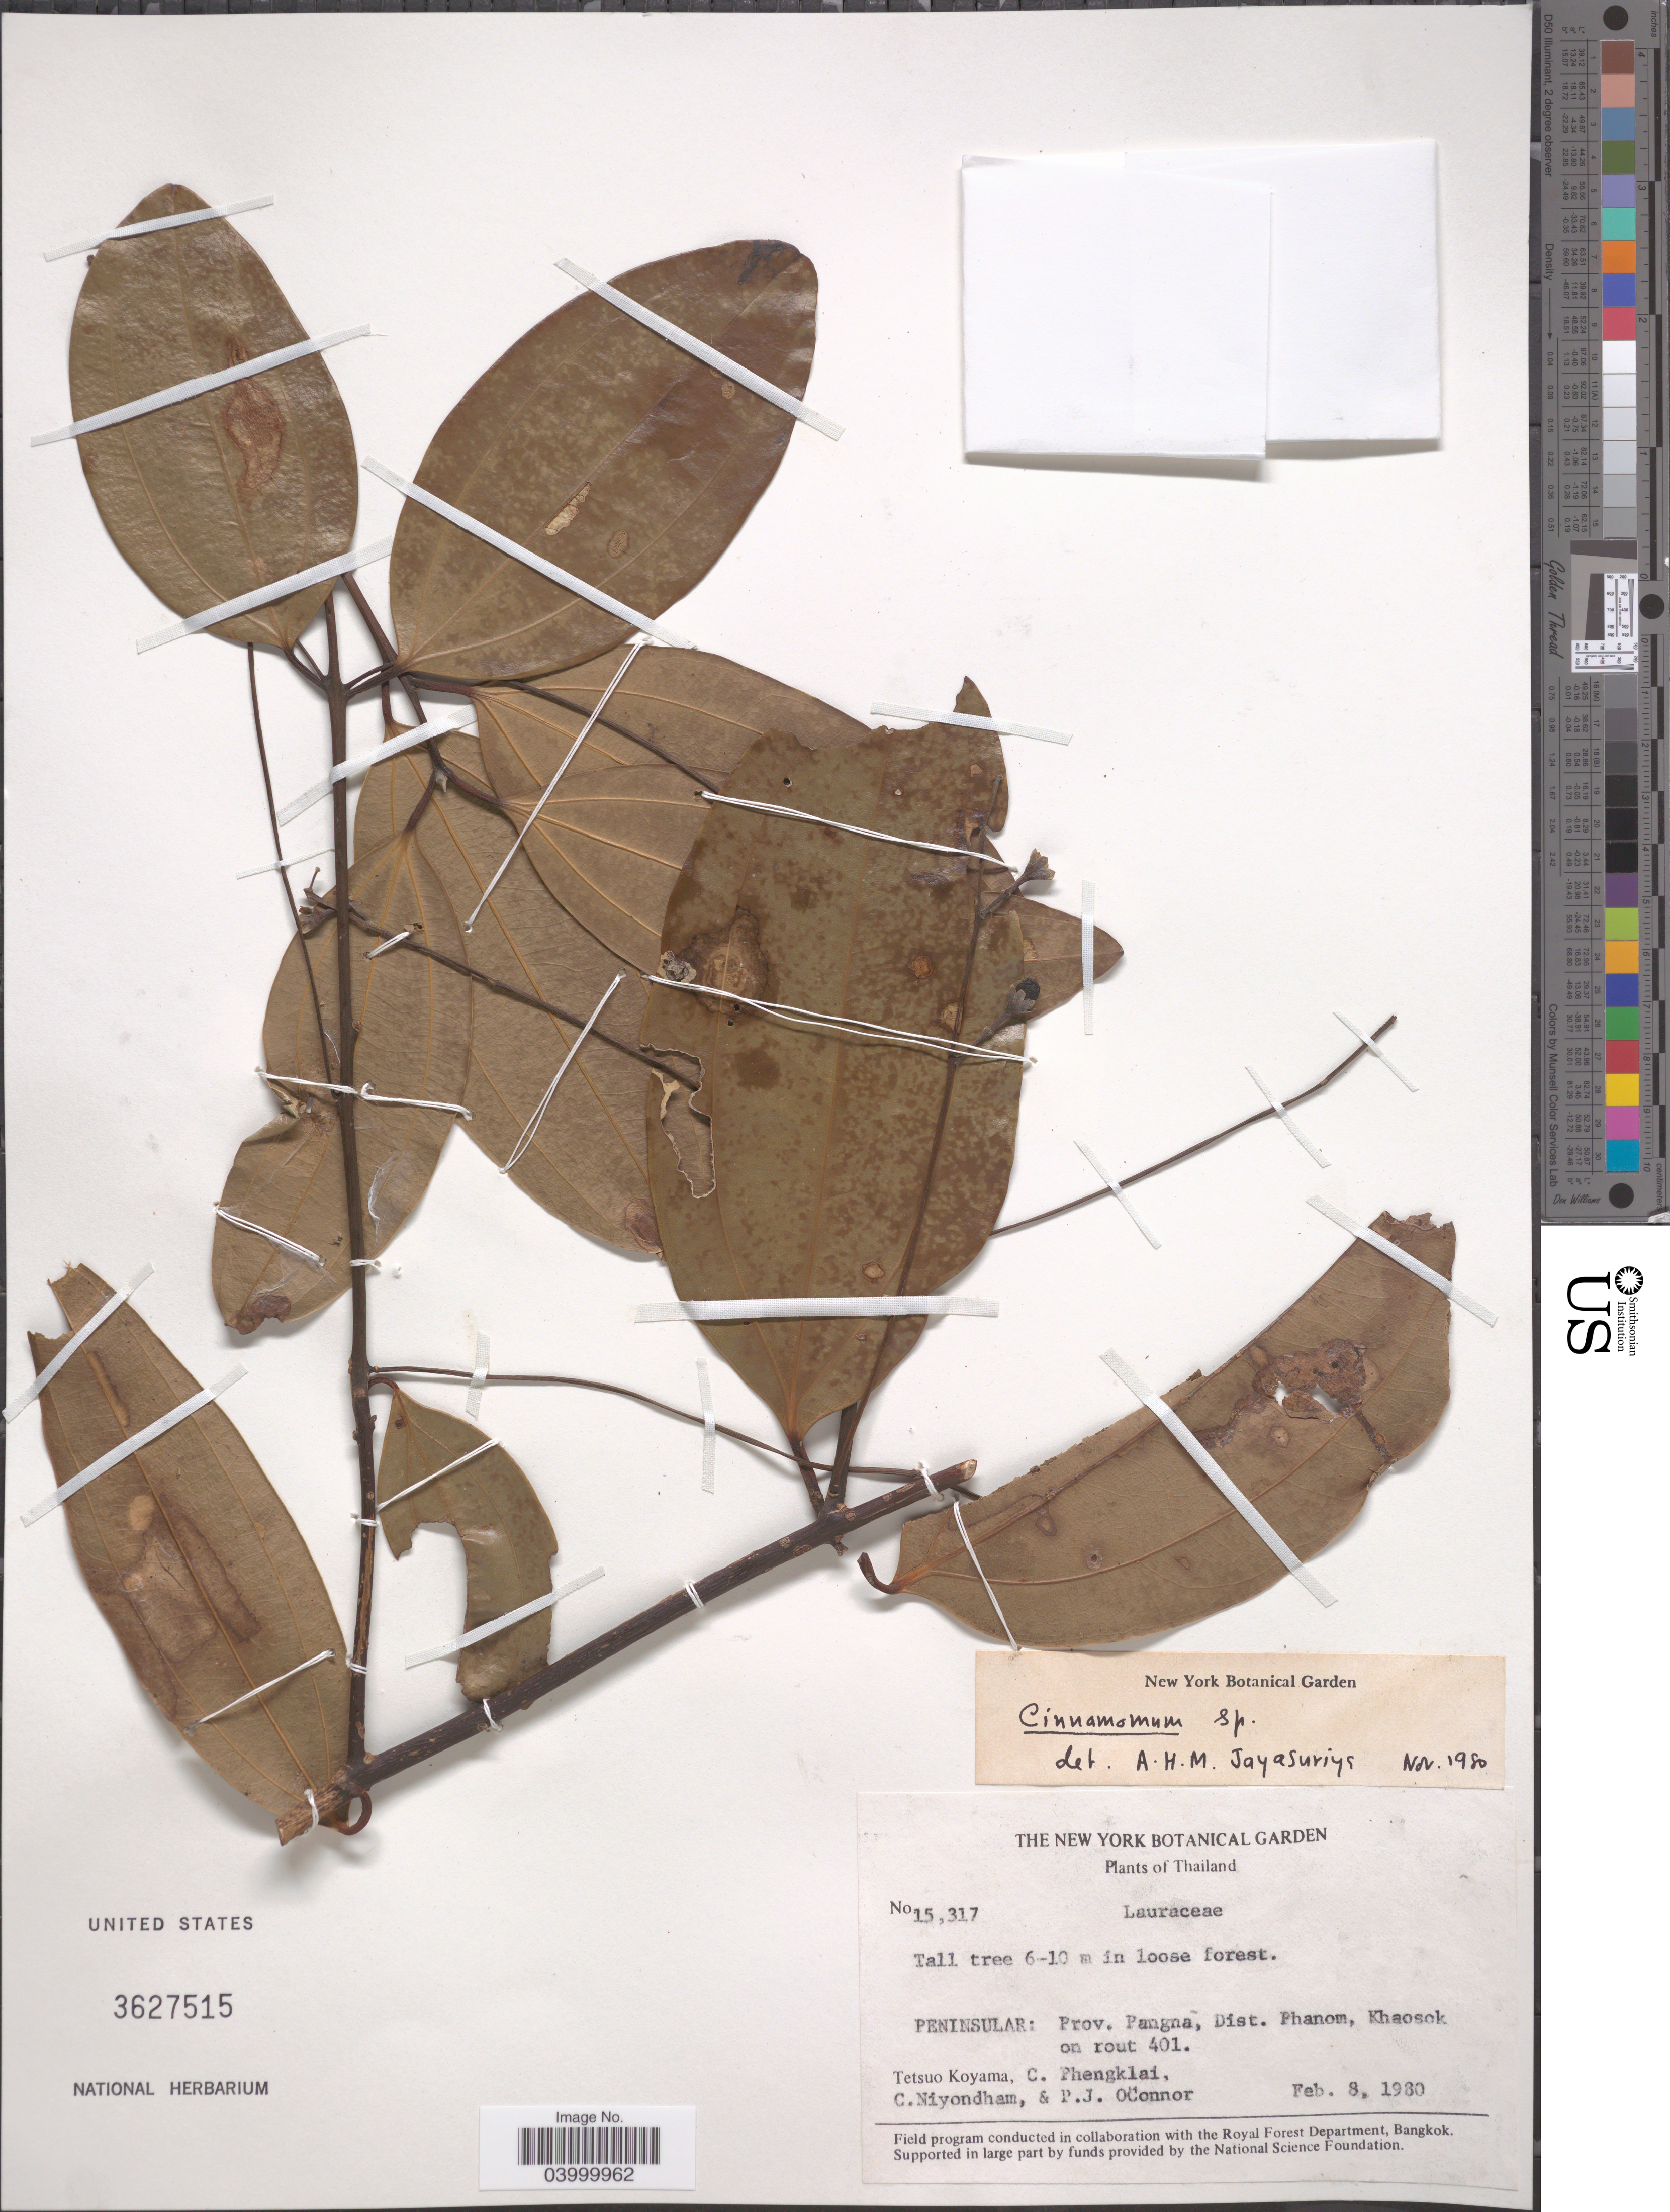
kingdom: Plantae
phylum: Tracheophyta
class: Magnoliopsida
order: Laurales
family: Lauraceae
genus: Cinnamomum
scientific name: Cinnamomum sp.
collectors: T. Koyama, C. Phengklai, C. Niyondham & P. O'Connor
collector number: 15317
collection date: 1980-02-08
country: Thailand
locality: Peninsular: Prov. Pangna, Dist. Phanom, Khaosok on rout 401.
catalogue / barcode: US 3627515